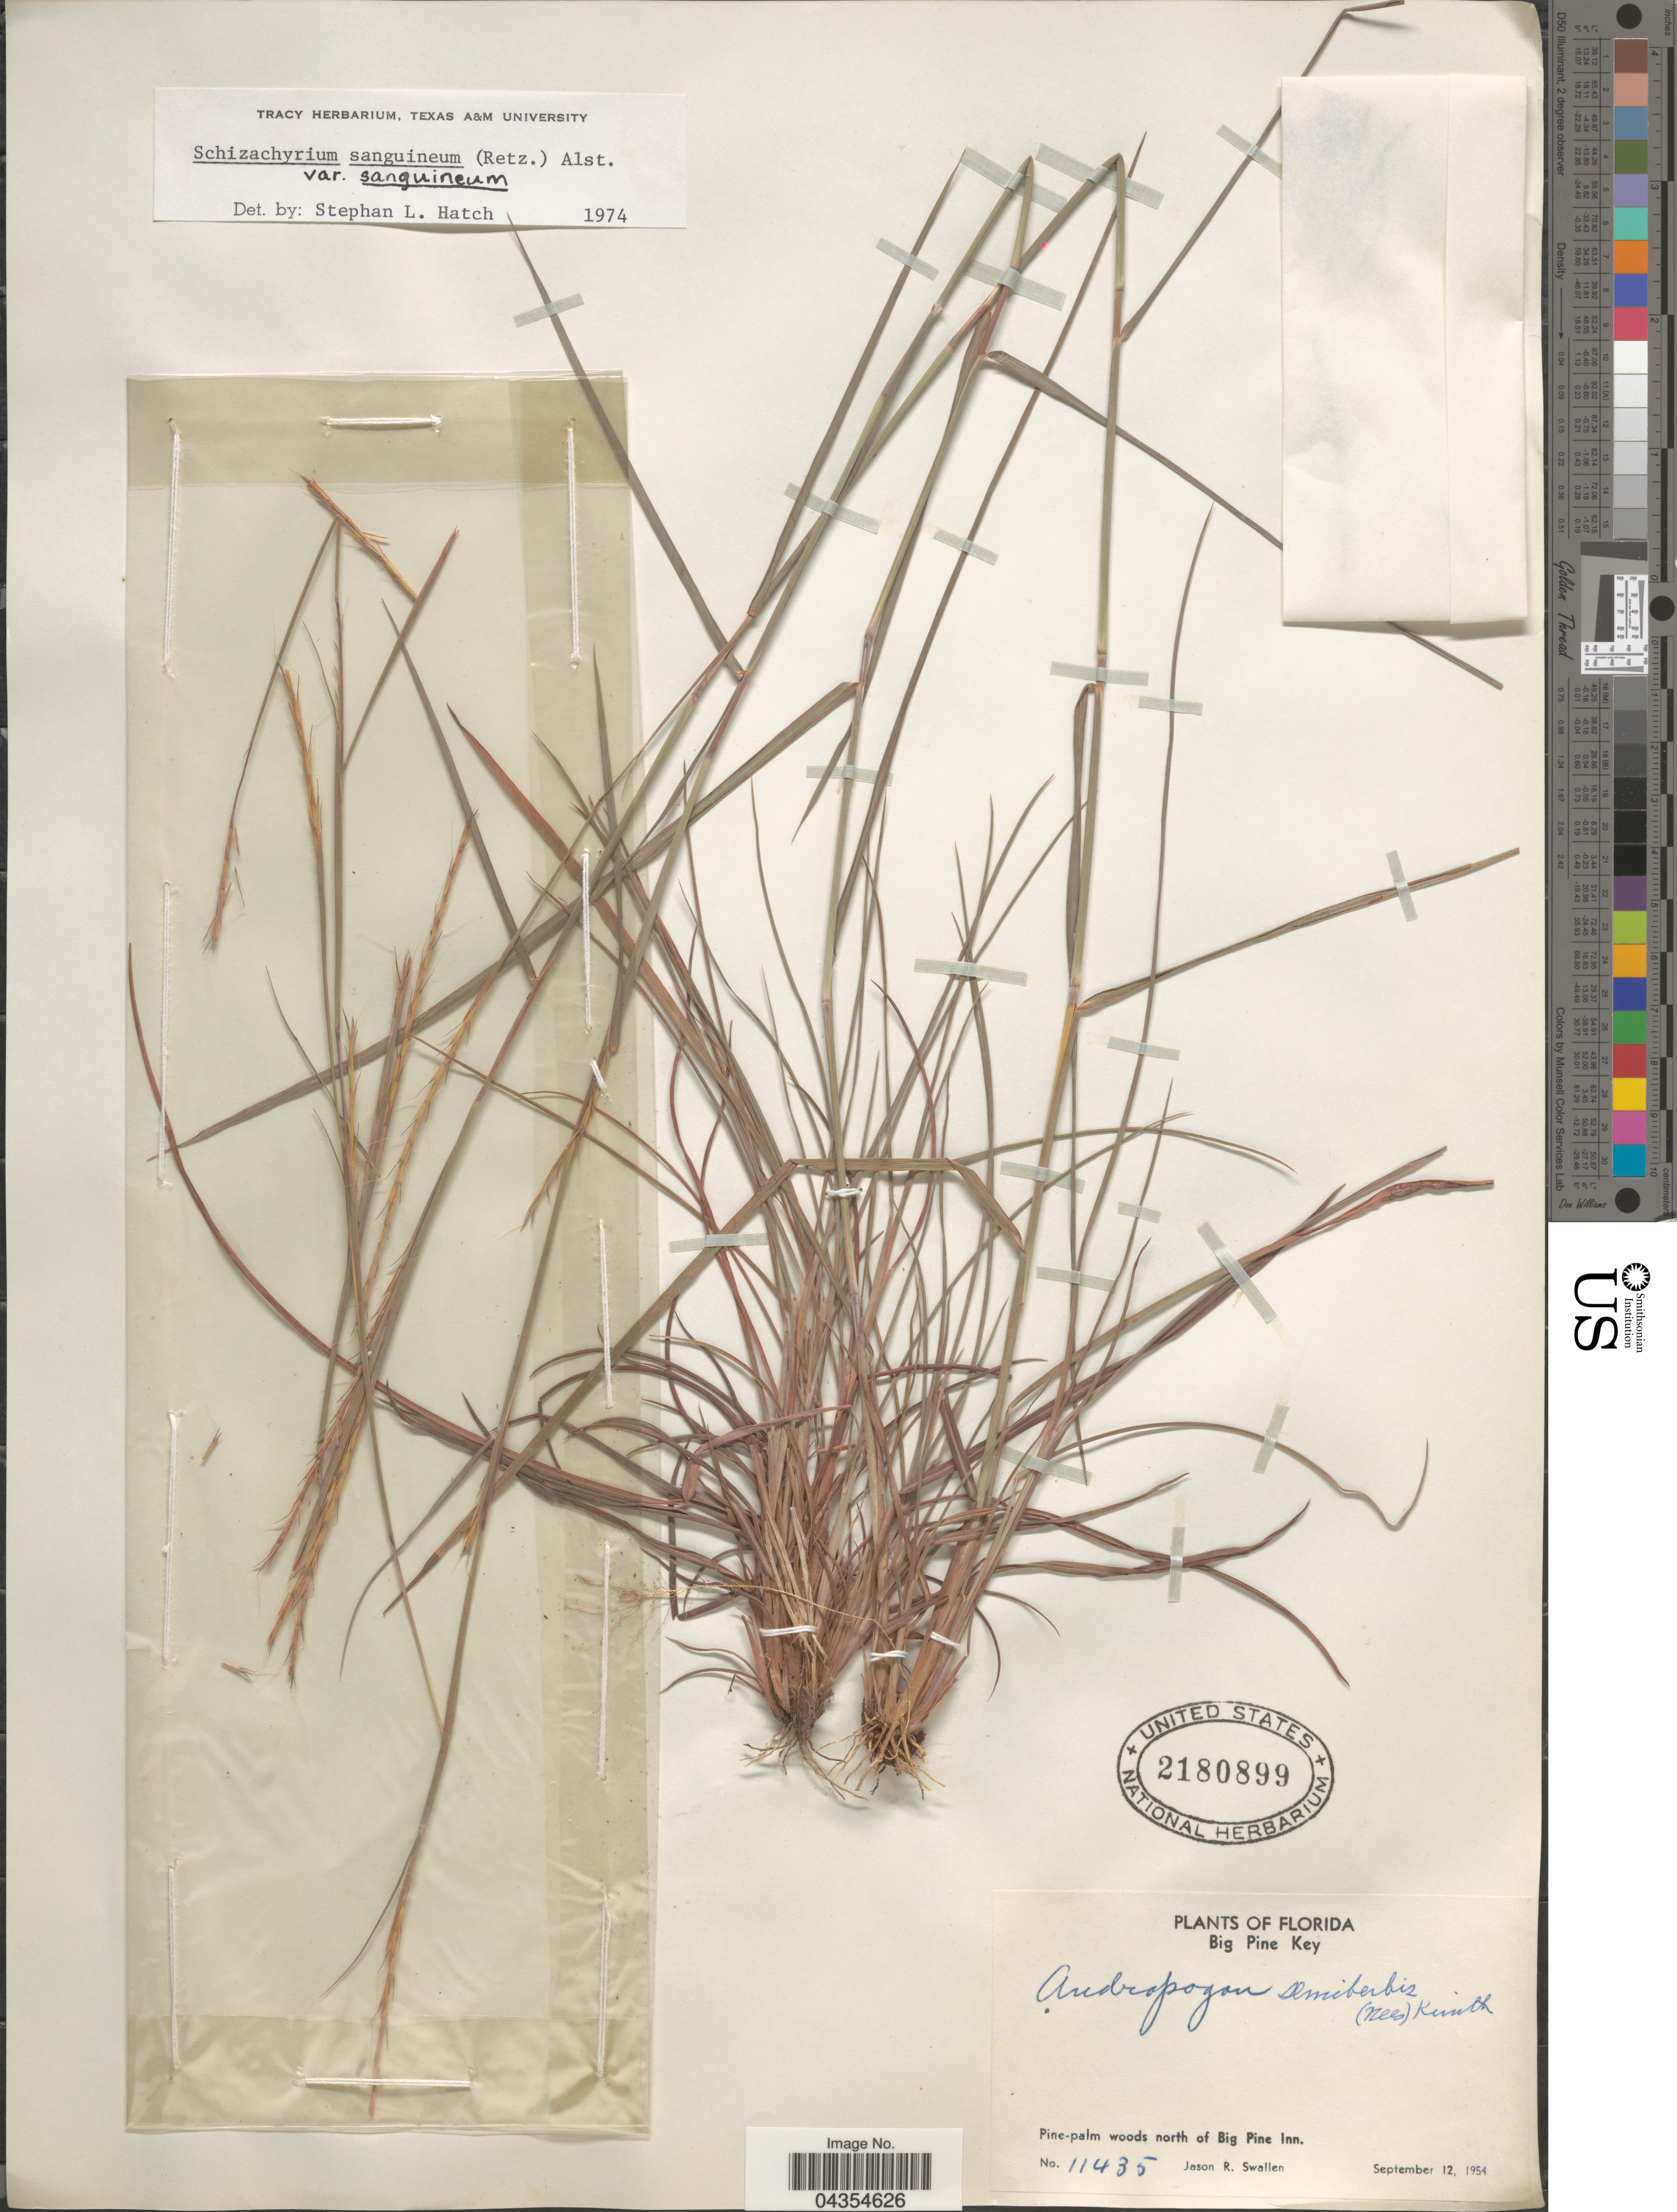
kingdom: Plantae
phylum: Tracheophyta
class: Liliopsida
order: Poales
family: Poaceae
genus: Schizachyrium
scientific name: Schizachyrium sanguineum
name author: (Retz.) Alston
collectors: J. R. Swallen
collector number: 11435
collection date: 1954-09-12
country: United States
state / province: Florida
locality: Big Pine Key. Pine-palm woods north of Big Pine Inn.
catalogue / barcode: US 2180899